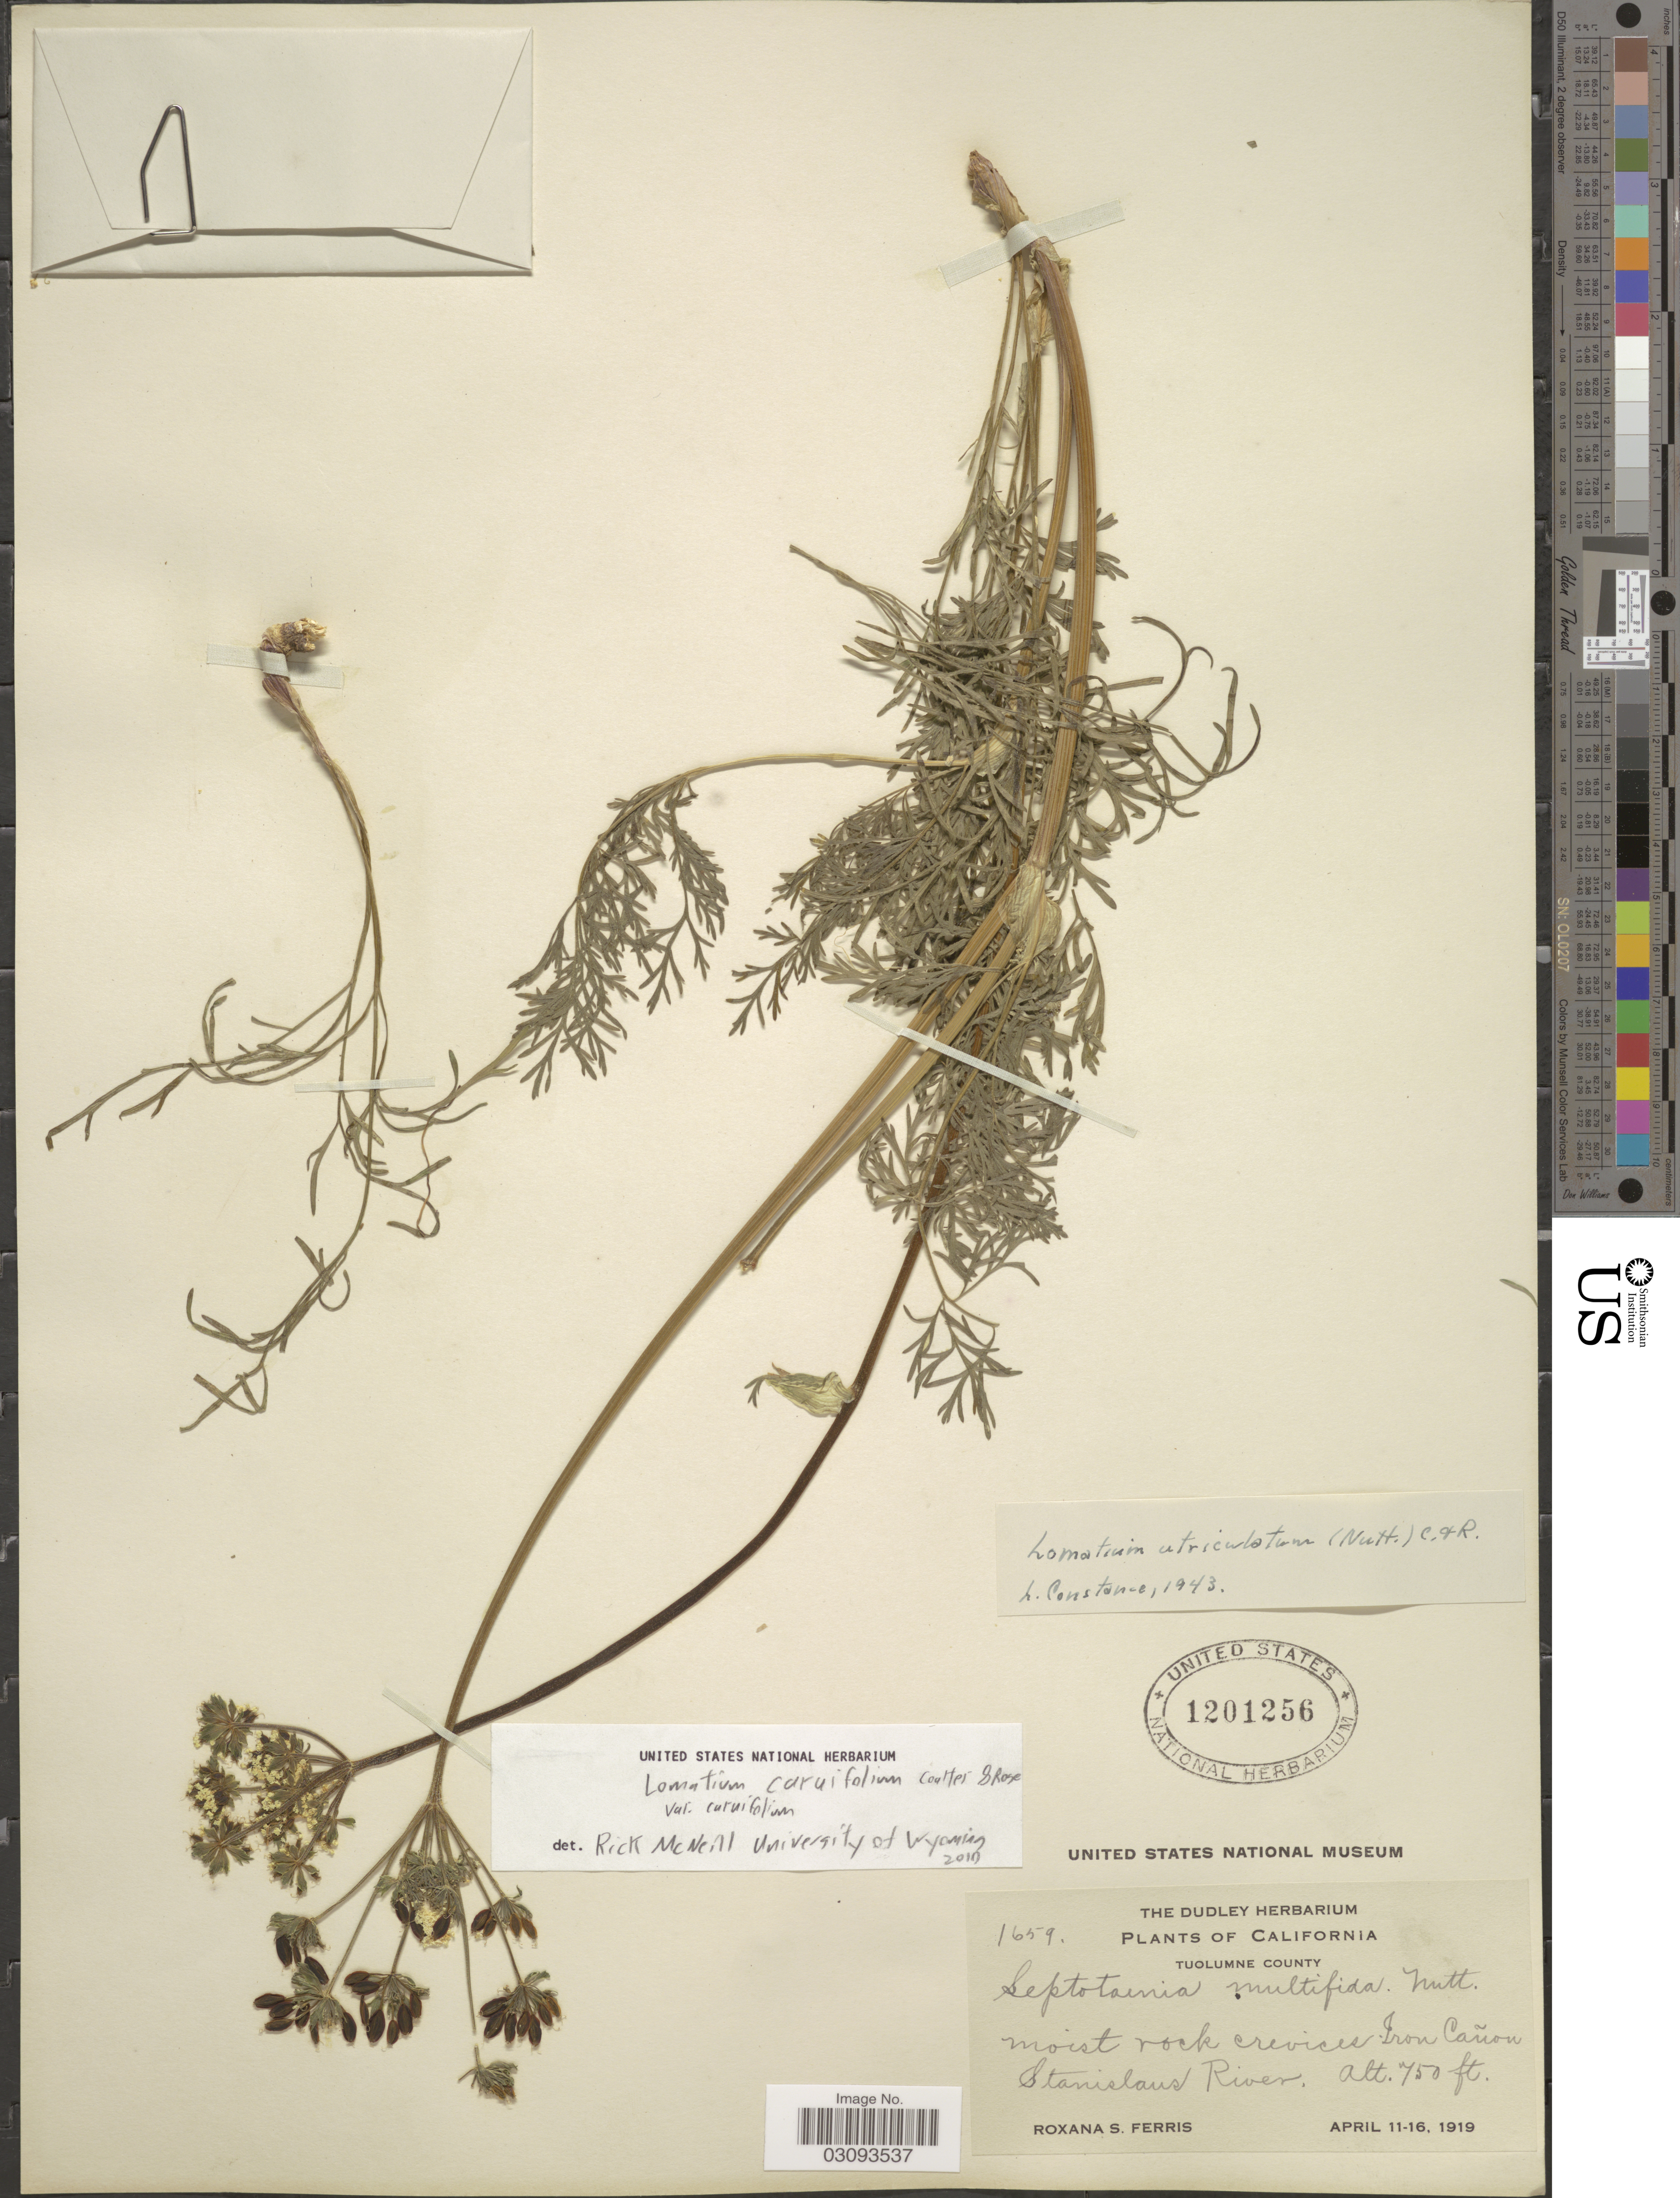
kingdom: Plantae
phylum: Tracheophyta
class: Magnoliopsida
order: Apiales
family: Apiaceae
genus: Lomatium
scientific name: Lomatium caruifolium var. caruifolium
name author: (Hook. & Arn.) J.M. Coult. & Rose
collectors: R. S. Ferris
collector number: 1659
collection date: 1919-04-11/1919-04-16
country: United States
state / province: California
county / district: Tuolumne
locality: Tuolumne County. Iron Cañon Stanislaus River.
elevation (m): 229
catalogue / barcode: US 1201256